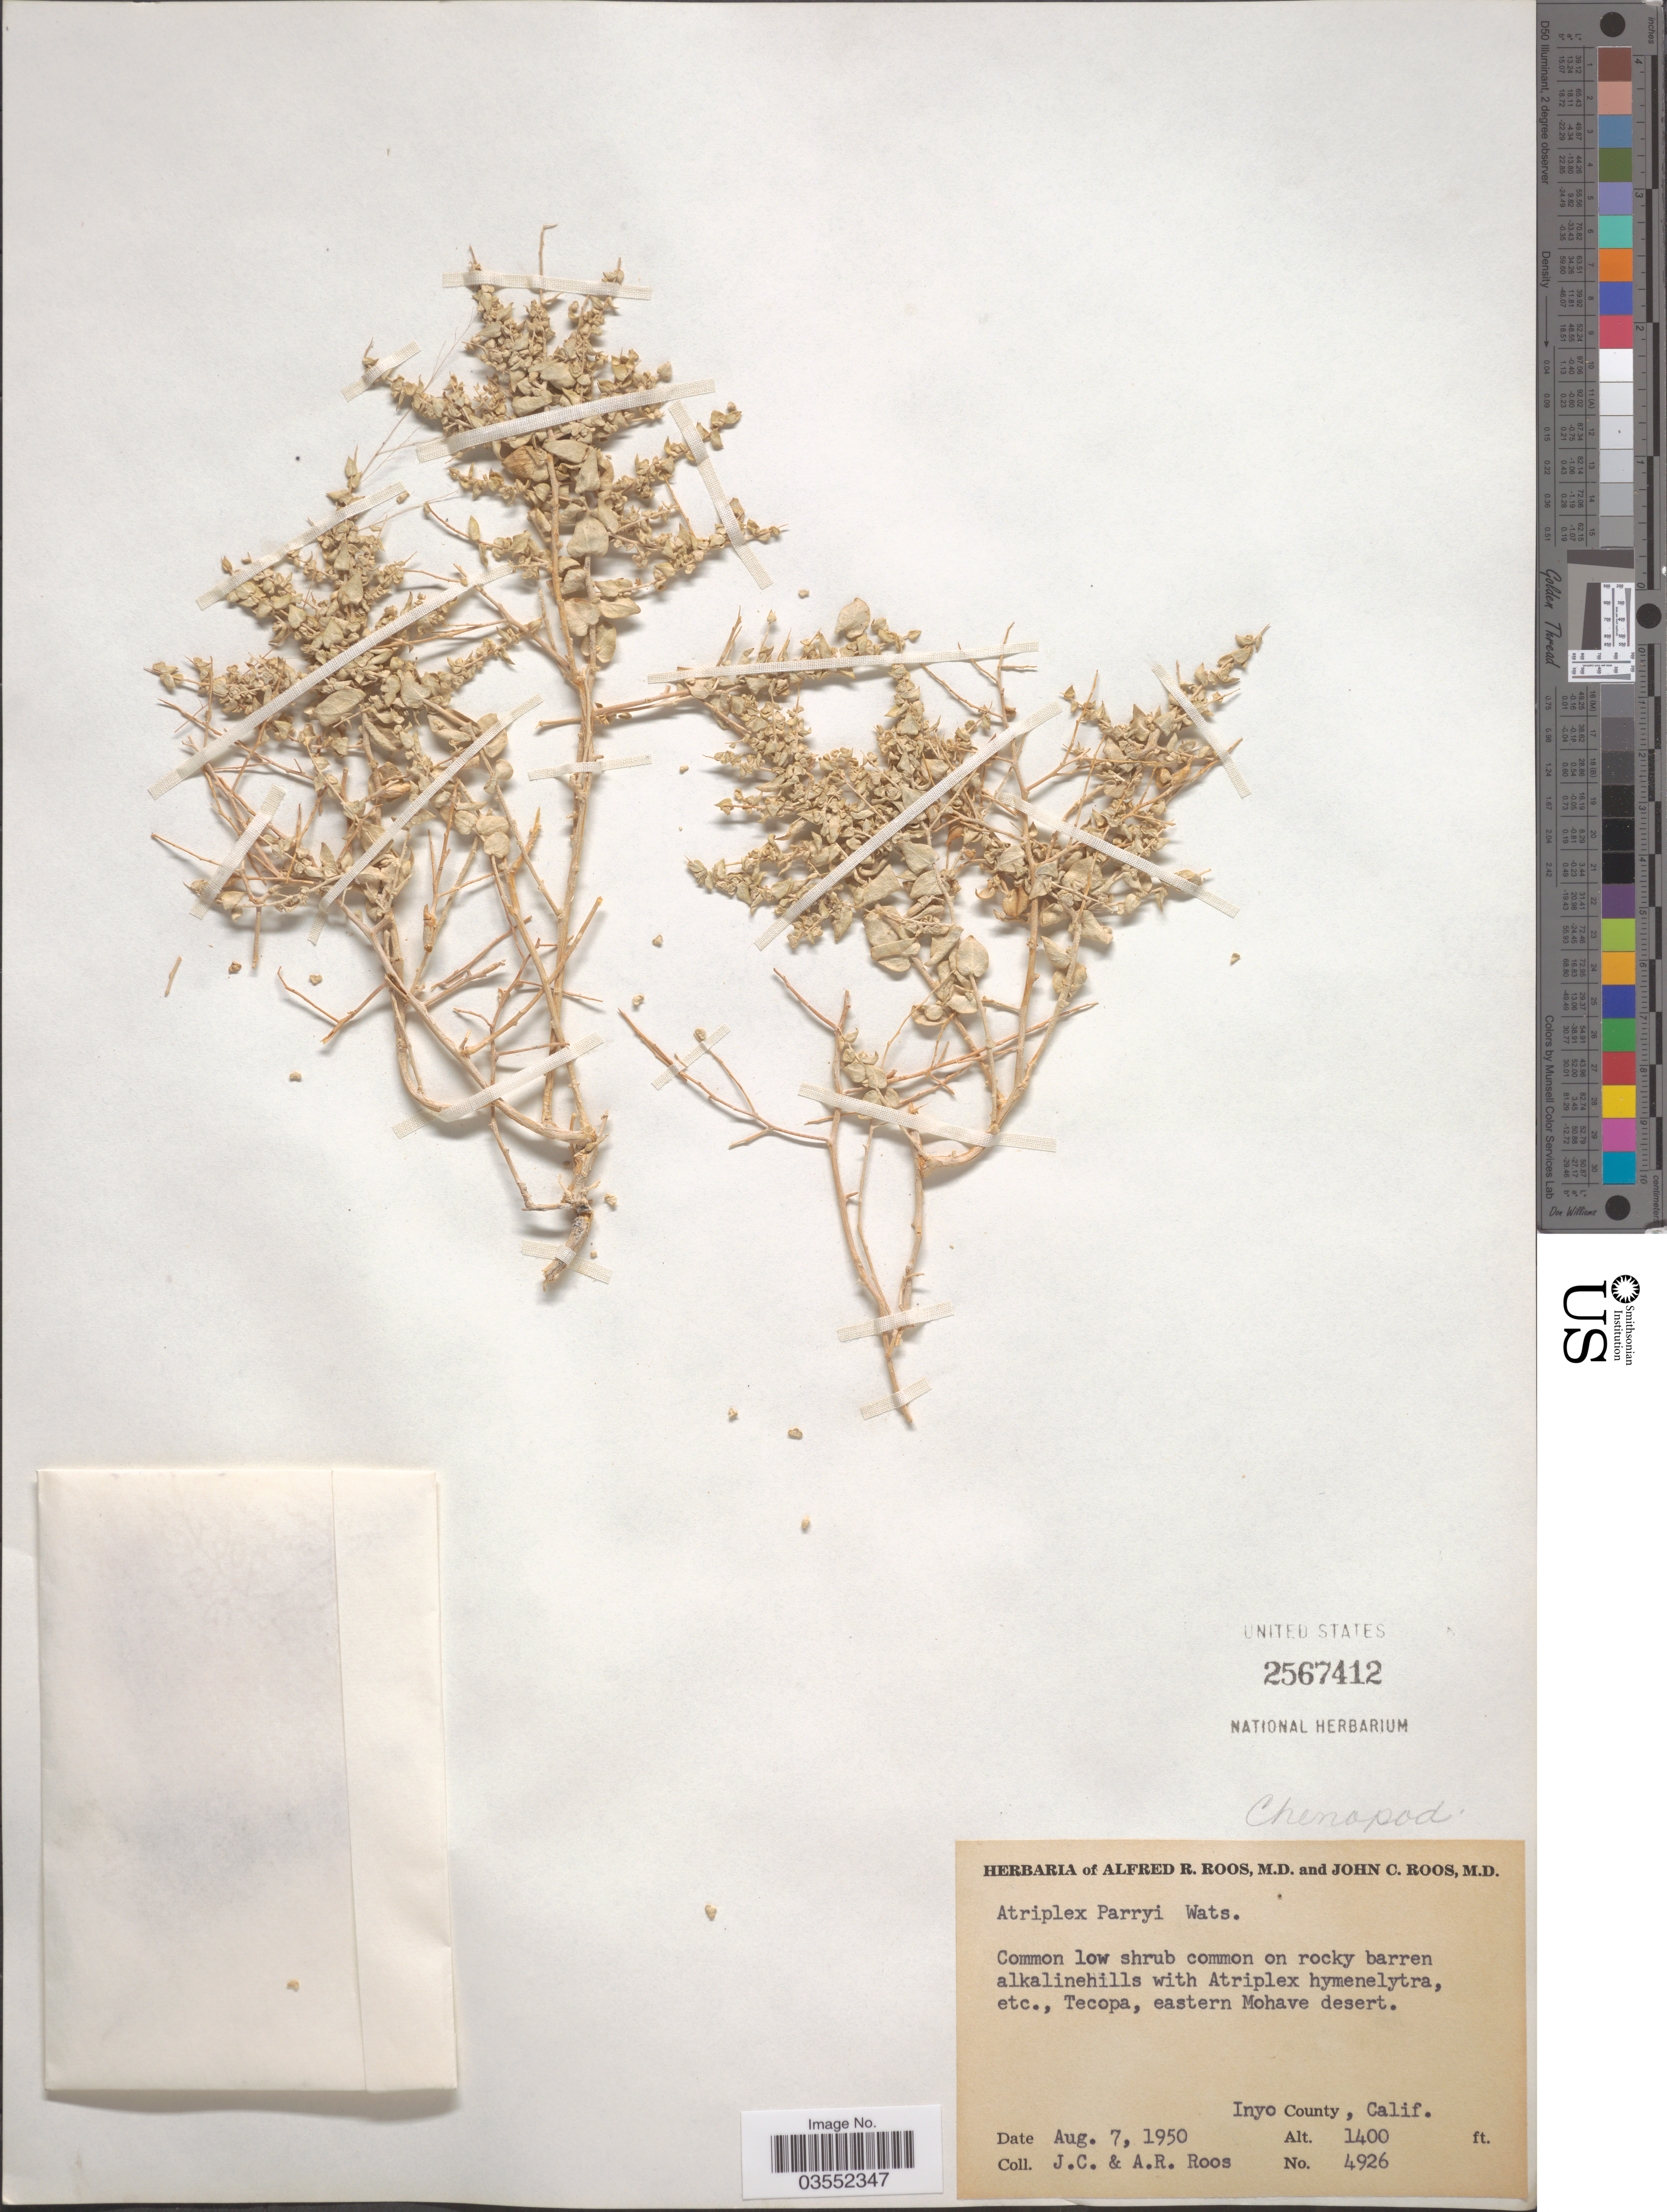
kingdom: Plantae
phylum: Tracheophyta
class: Magnoliopsida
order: Caryophyllales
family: Amaranthaceae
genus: Atriplex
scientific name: Atriplex parryi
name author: S. Watson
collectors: J. C. Roos & A. R. Roos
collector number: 4926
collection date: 1950-08-07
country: United States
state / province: California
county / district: Inyo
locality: Tecopa, eastern Mohave desert. Inyo County.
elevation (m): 427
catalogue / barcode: US 2567412